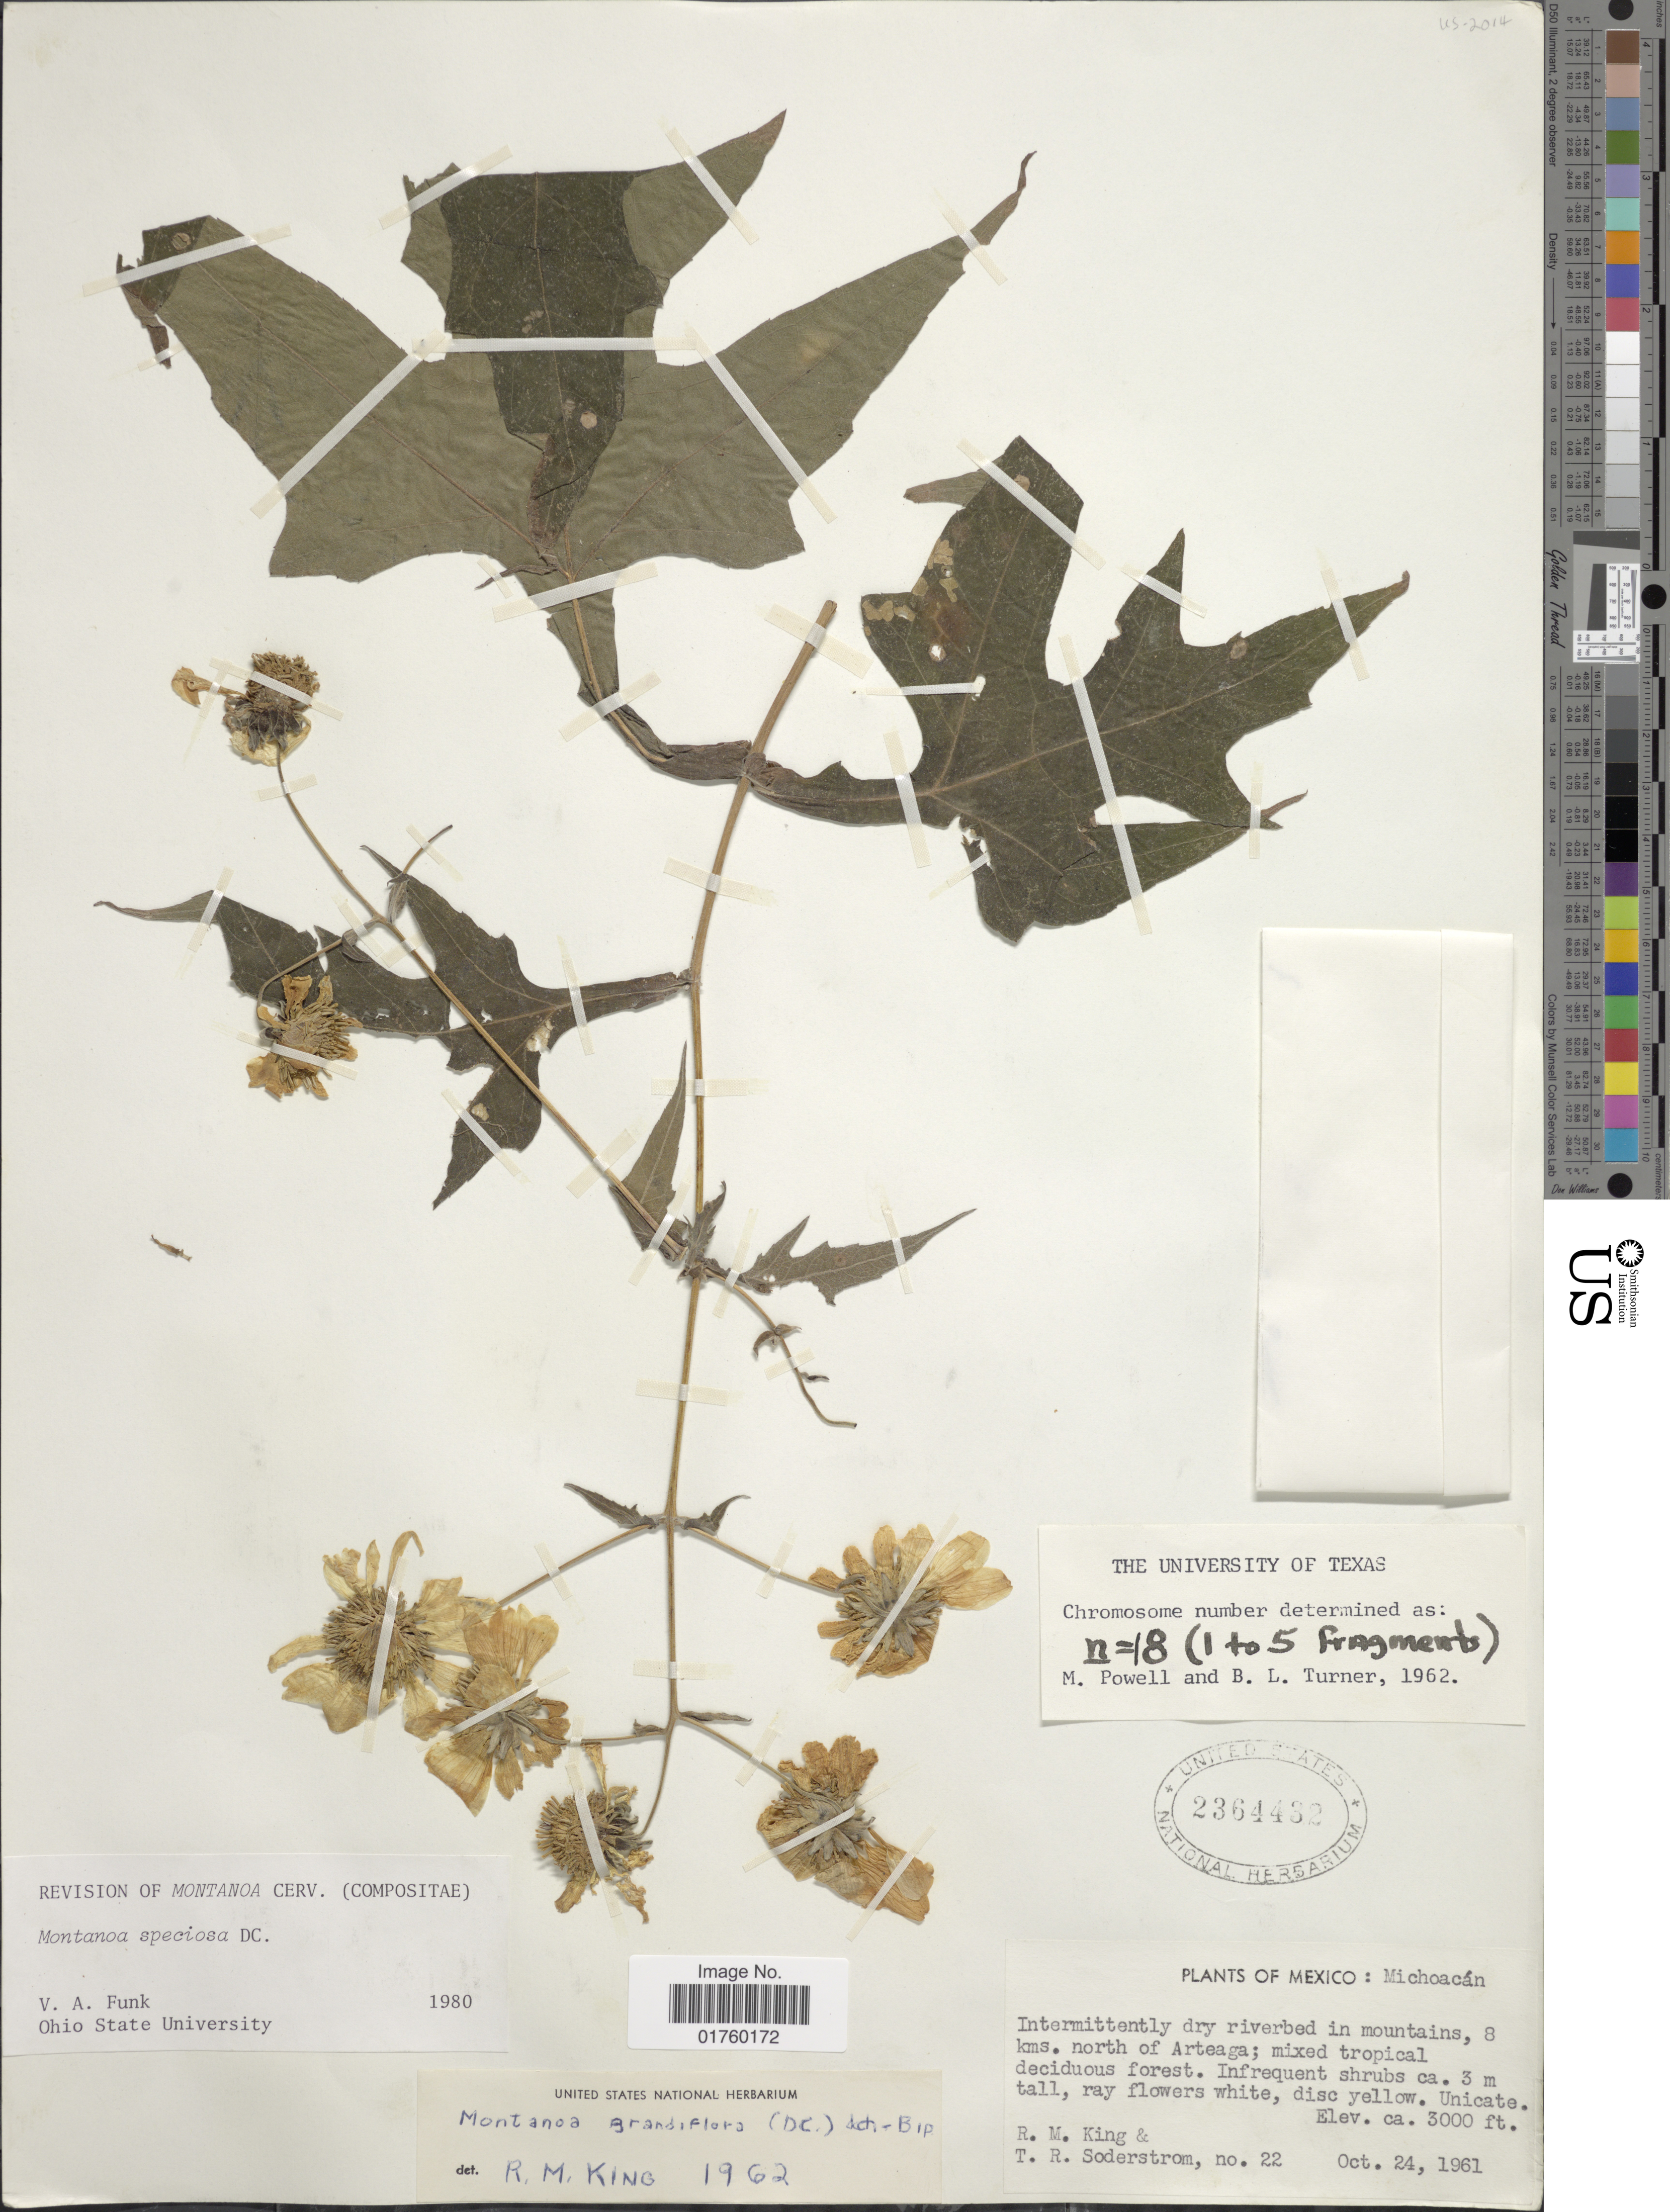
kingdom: Plantae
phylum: Tracheophyta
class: Magnoliopsida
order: Asterales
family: Asteraceae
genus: Montanoa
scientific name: Montanoa speciosa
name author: (DC.) Sch. Bip. ex K. Koch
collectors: R. M. King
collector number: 22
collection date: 1961-10-24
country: Mexico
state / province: Michoacán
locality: Intermittently dry riverbed in mountains, 8 kms. north of Arteaga.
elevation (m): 914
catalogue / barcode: US 2364432